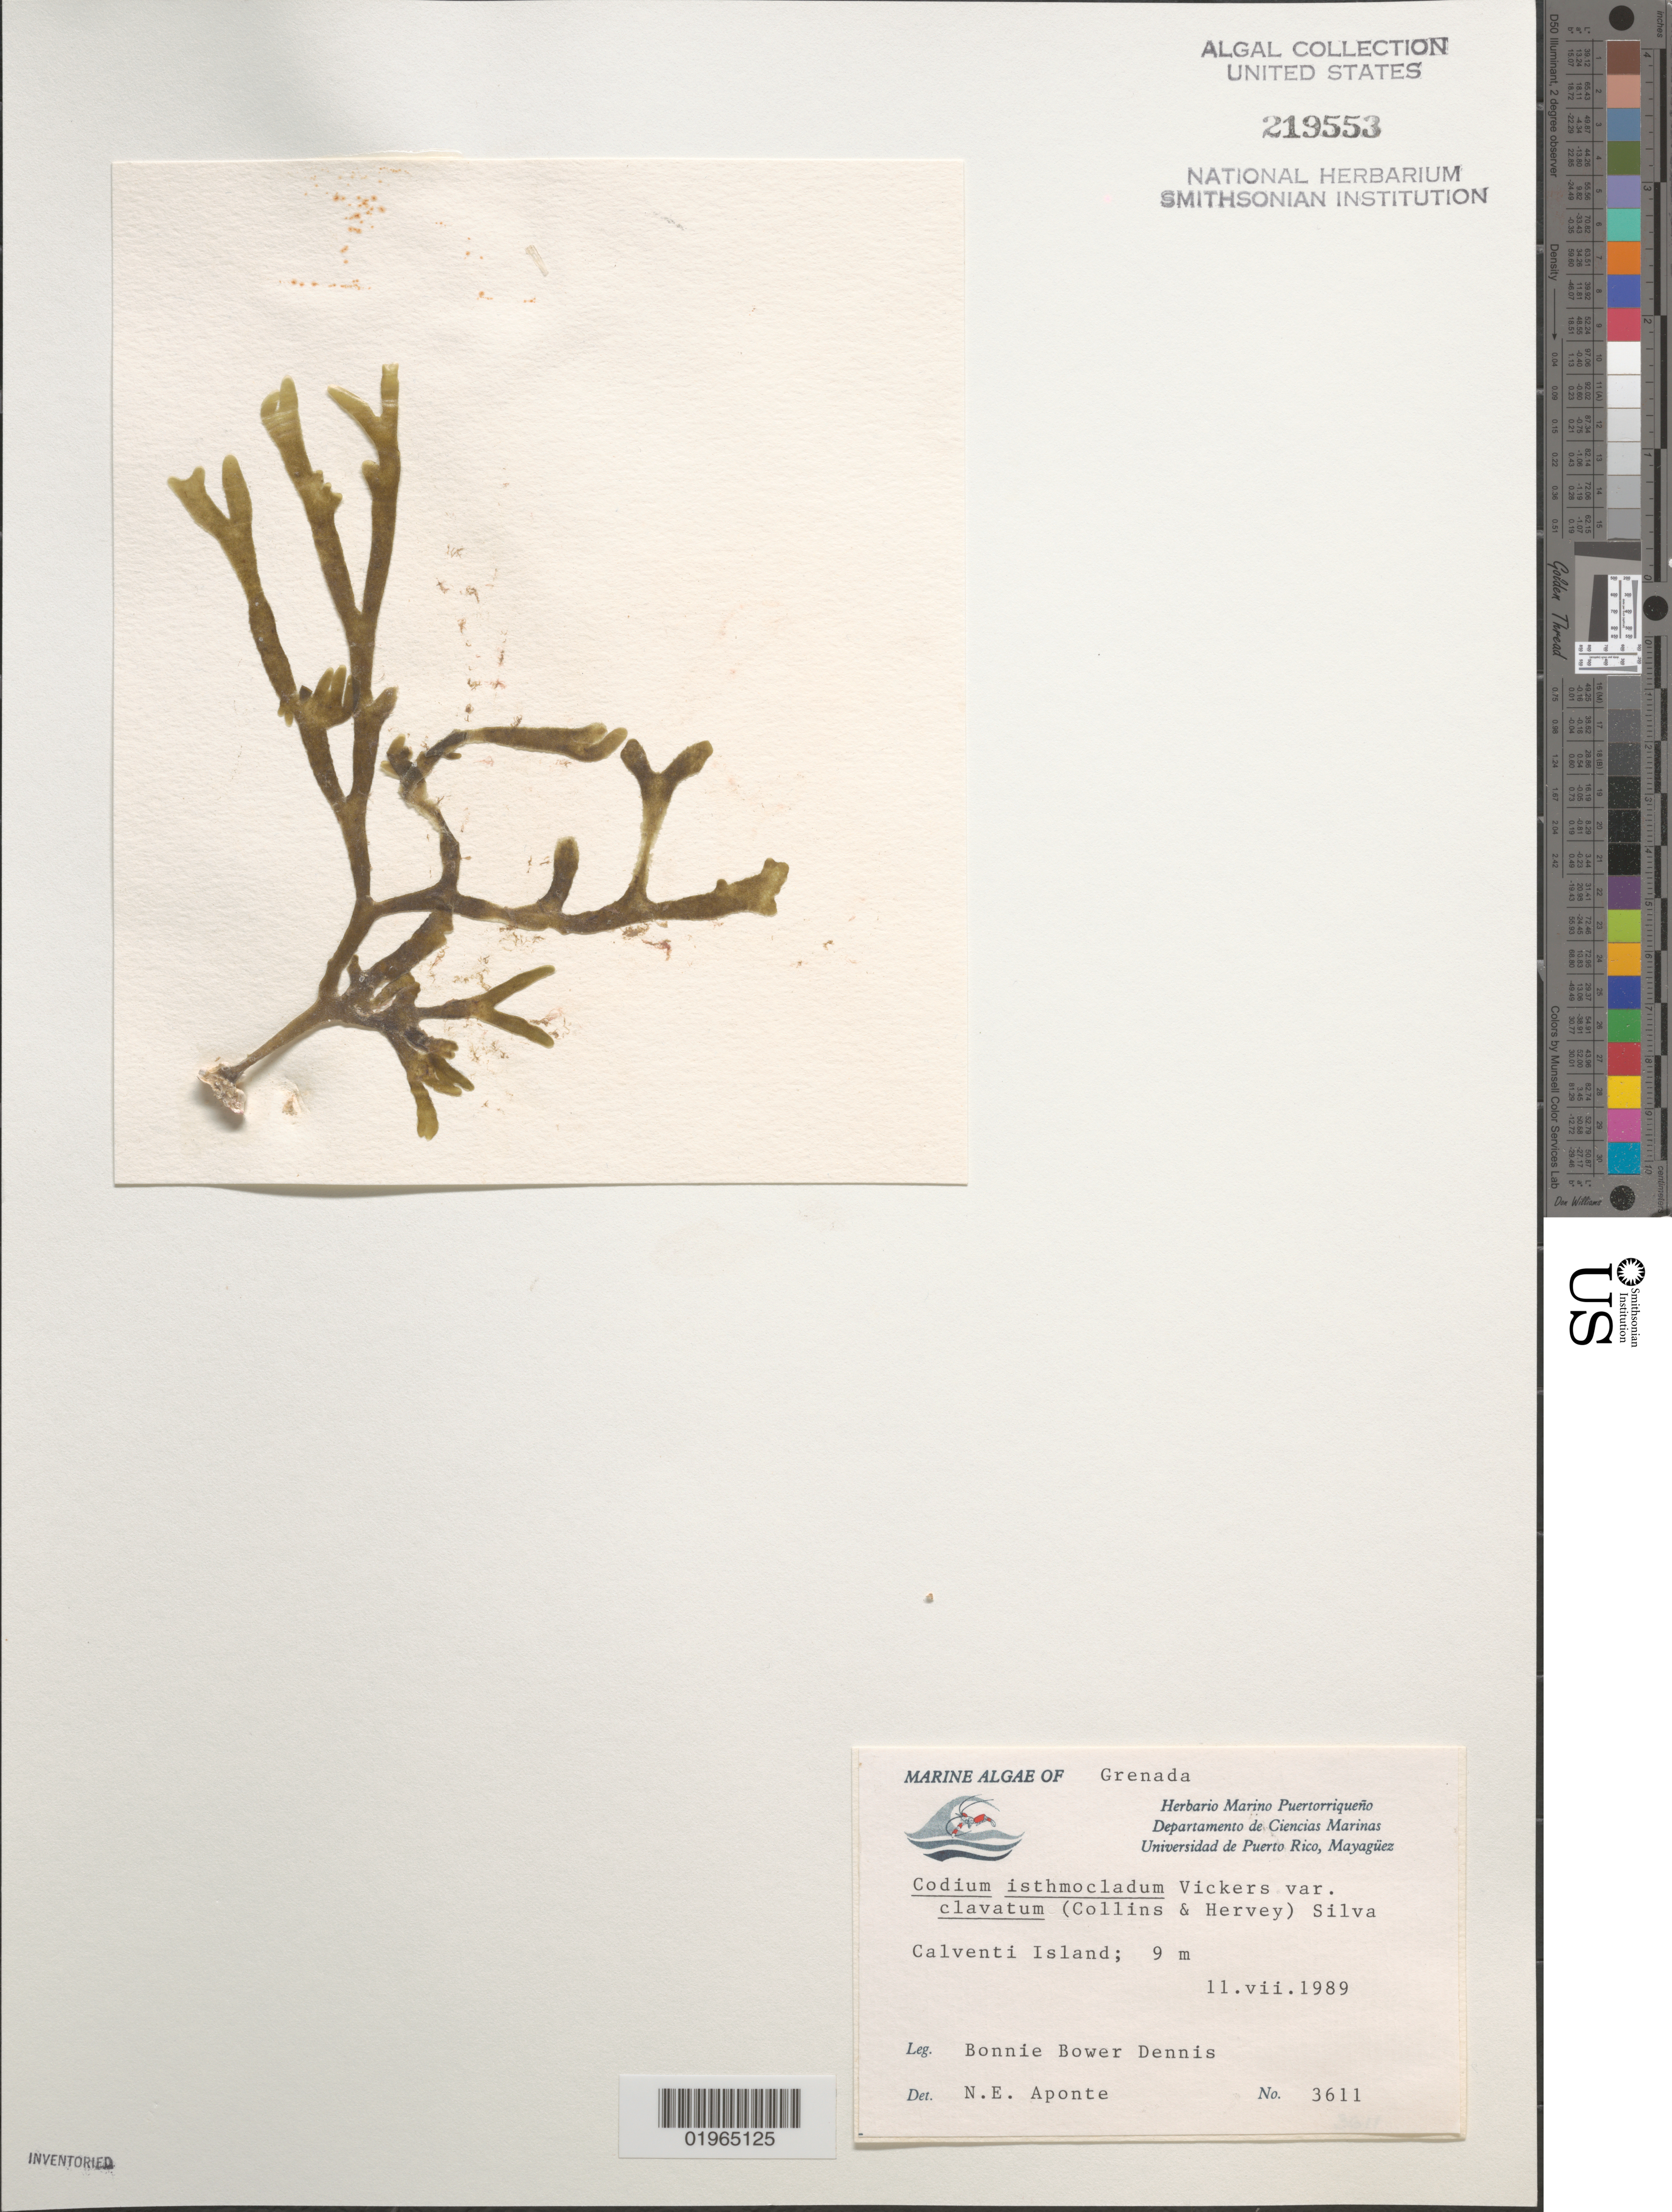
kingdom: Plantae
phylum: Chlorophyta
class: Ulvophyceae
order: Bryopsidales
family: Codiaceae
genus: Codium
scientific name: Codium isthmocladum subsp. clavatum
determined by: Aponte, N. E.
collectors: B. Dennis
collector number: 3611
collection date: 1989-07-11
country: Grenada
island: Claventi Island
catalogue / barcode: US 219553